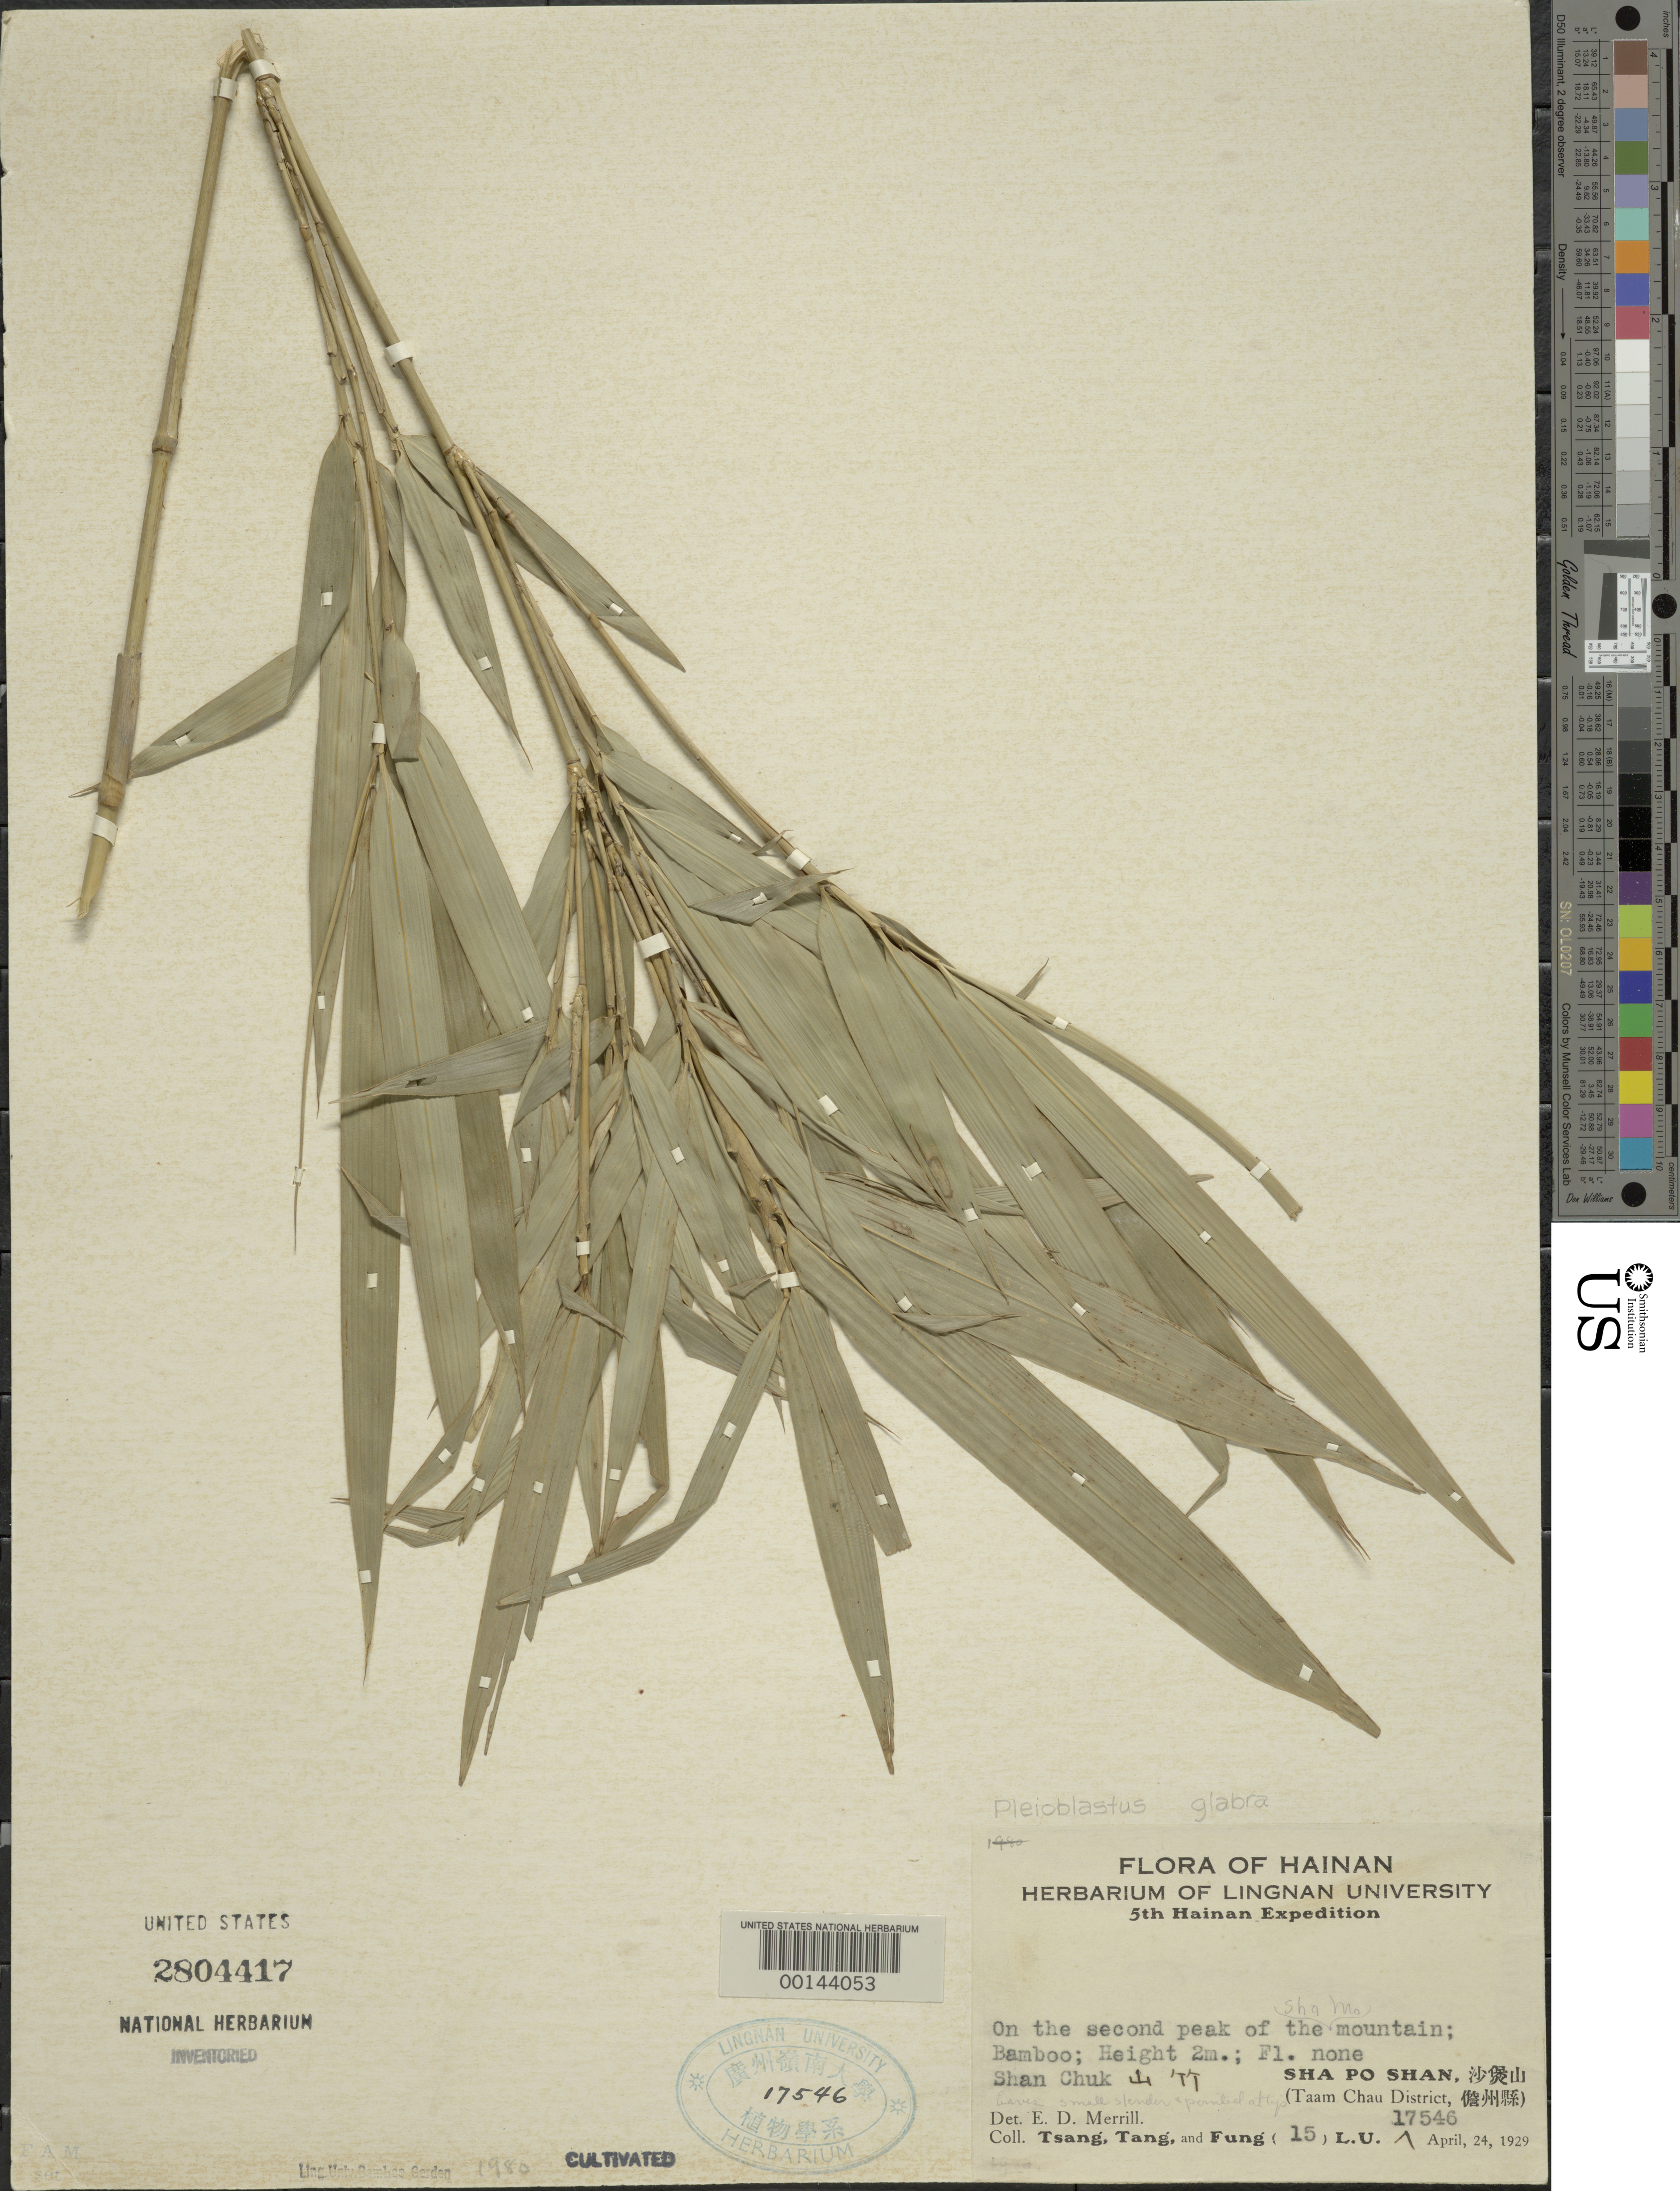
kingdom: Plantae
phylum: Tracheophyta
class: Liliopsida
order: Poales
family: Poaceae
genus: Pleioblastus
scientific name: Pleioblastus glabra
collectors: U. K. Tsang, -- Tang & Fung, --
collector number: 15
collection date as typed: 24 Apr 1929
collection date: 1929-04-24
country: China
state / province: Hainan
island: Hainan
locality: Taam Chau, Sha Oo Shan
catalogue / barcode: US 2804417